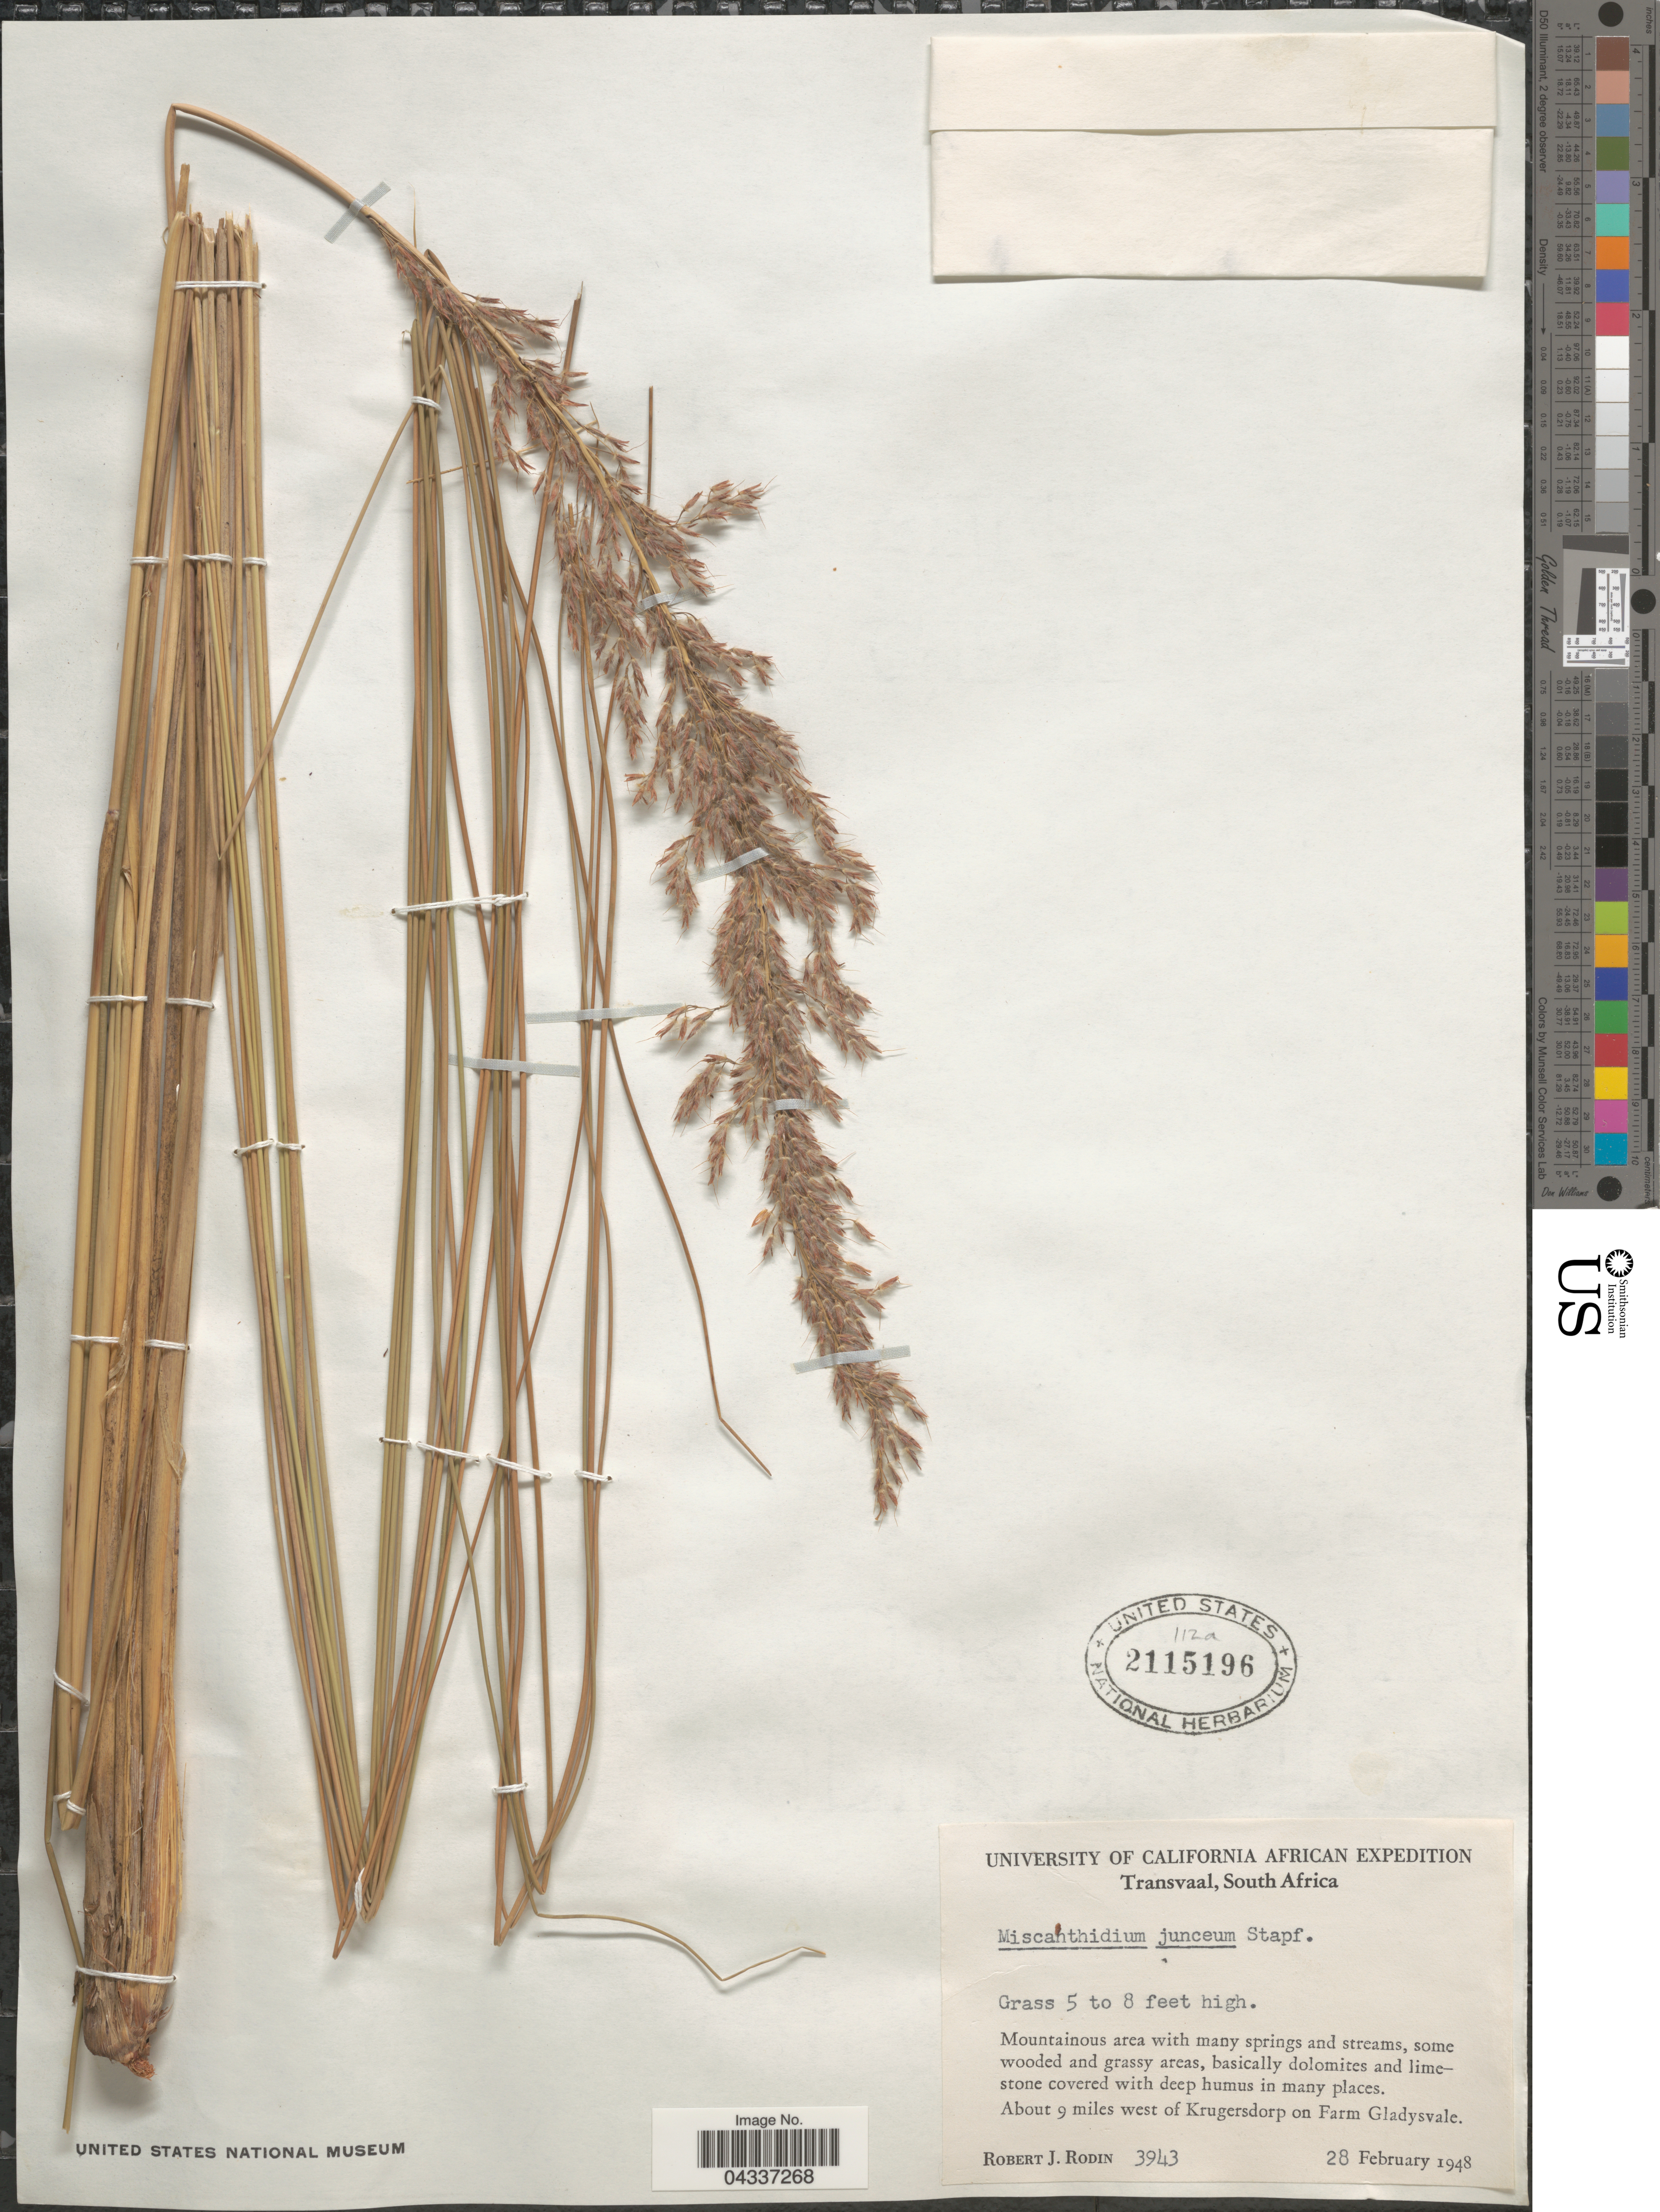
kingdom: Plantae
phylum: Tracheophyta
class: Liliopsida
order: Poales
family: Poaceae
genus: Miscanthidium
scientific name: Miscanthidium junceum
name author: (Stapf) Stapf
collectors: R. J. Rodin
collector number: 3943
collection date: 1948-02-28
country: South Africa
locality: University of California African Expedition. Transvaal. About 9 miles west of Krugersdorp on Farm Gladysvale.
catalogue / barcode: US 2115196